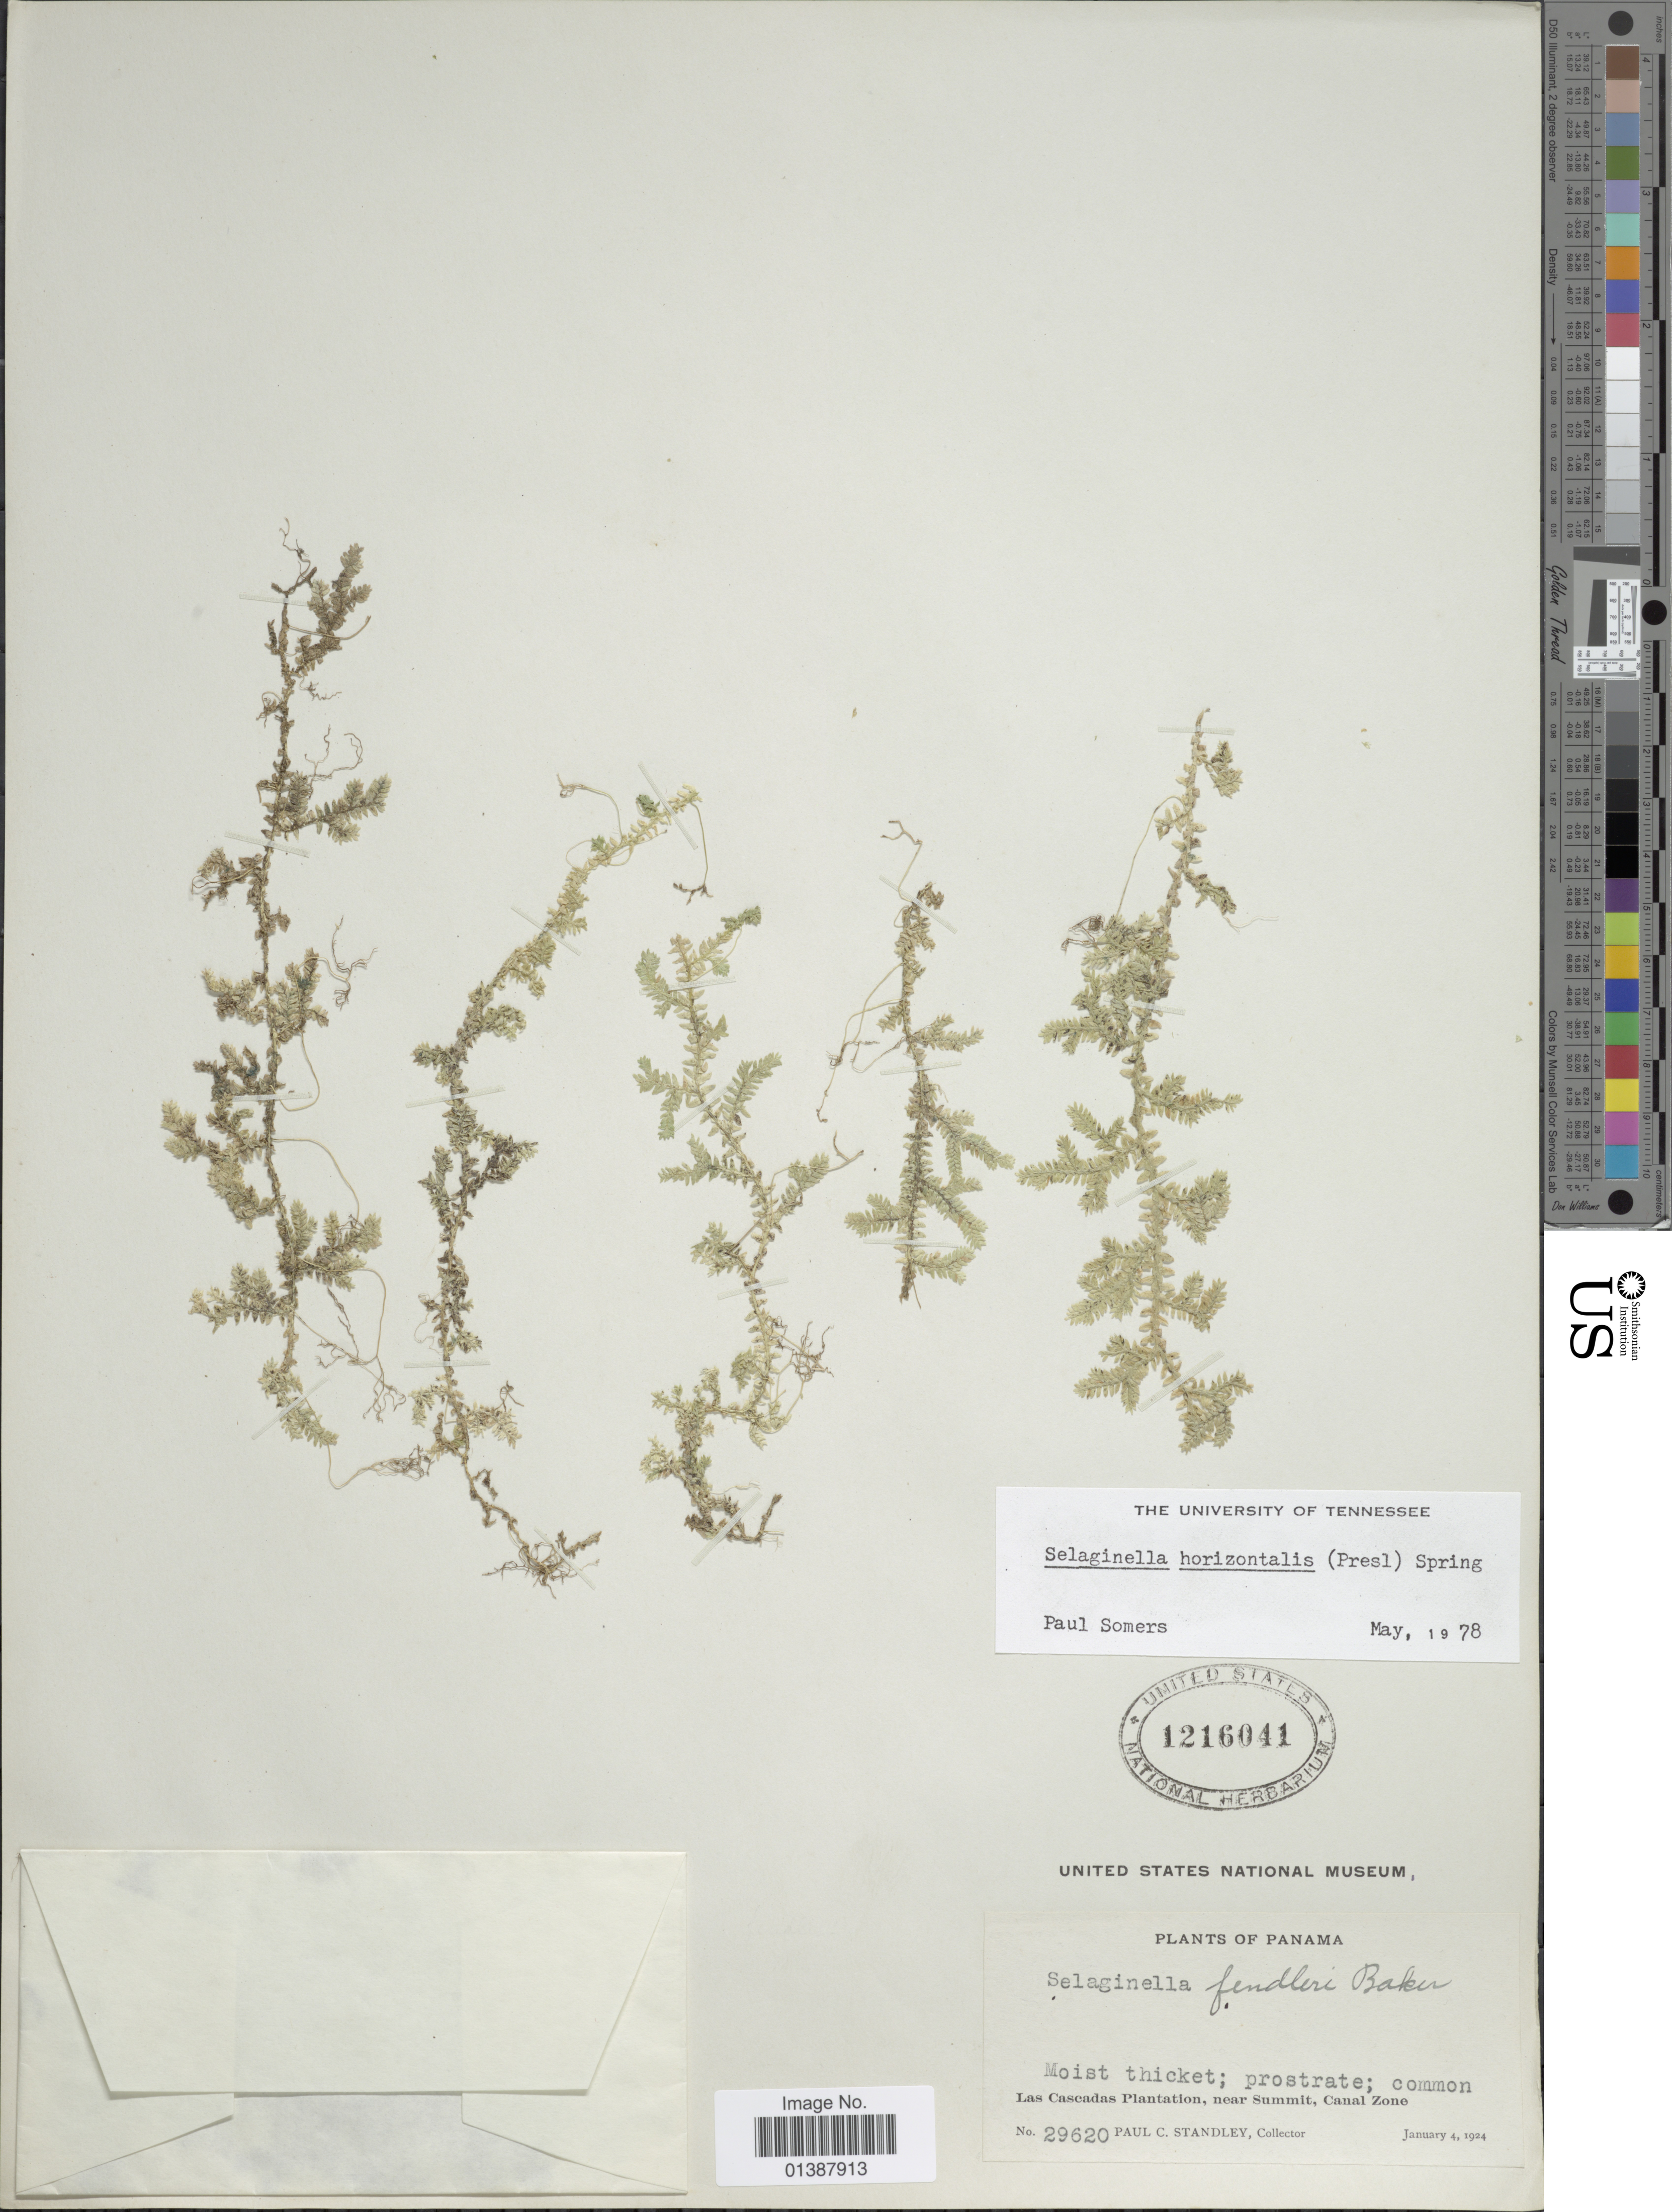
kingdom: Plantae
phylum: Tracheophyta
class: Lycopodiopsida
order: Selaginellales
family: Selaginellaceae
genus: Selaginella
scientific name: Selaginella horizontalis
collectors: P. C. Standley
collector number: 29620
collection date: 1924-01-04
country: Panama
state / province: Colón / Panamá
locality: Las Cascadas Plantation, near Summit, Canal Zone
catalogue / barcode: US 1216041